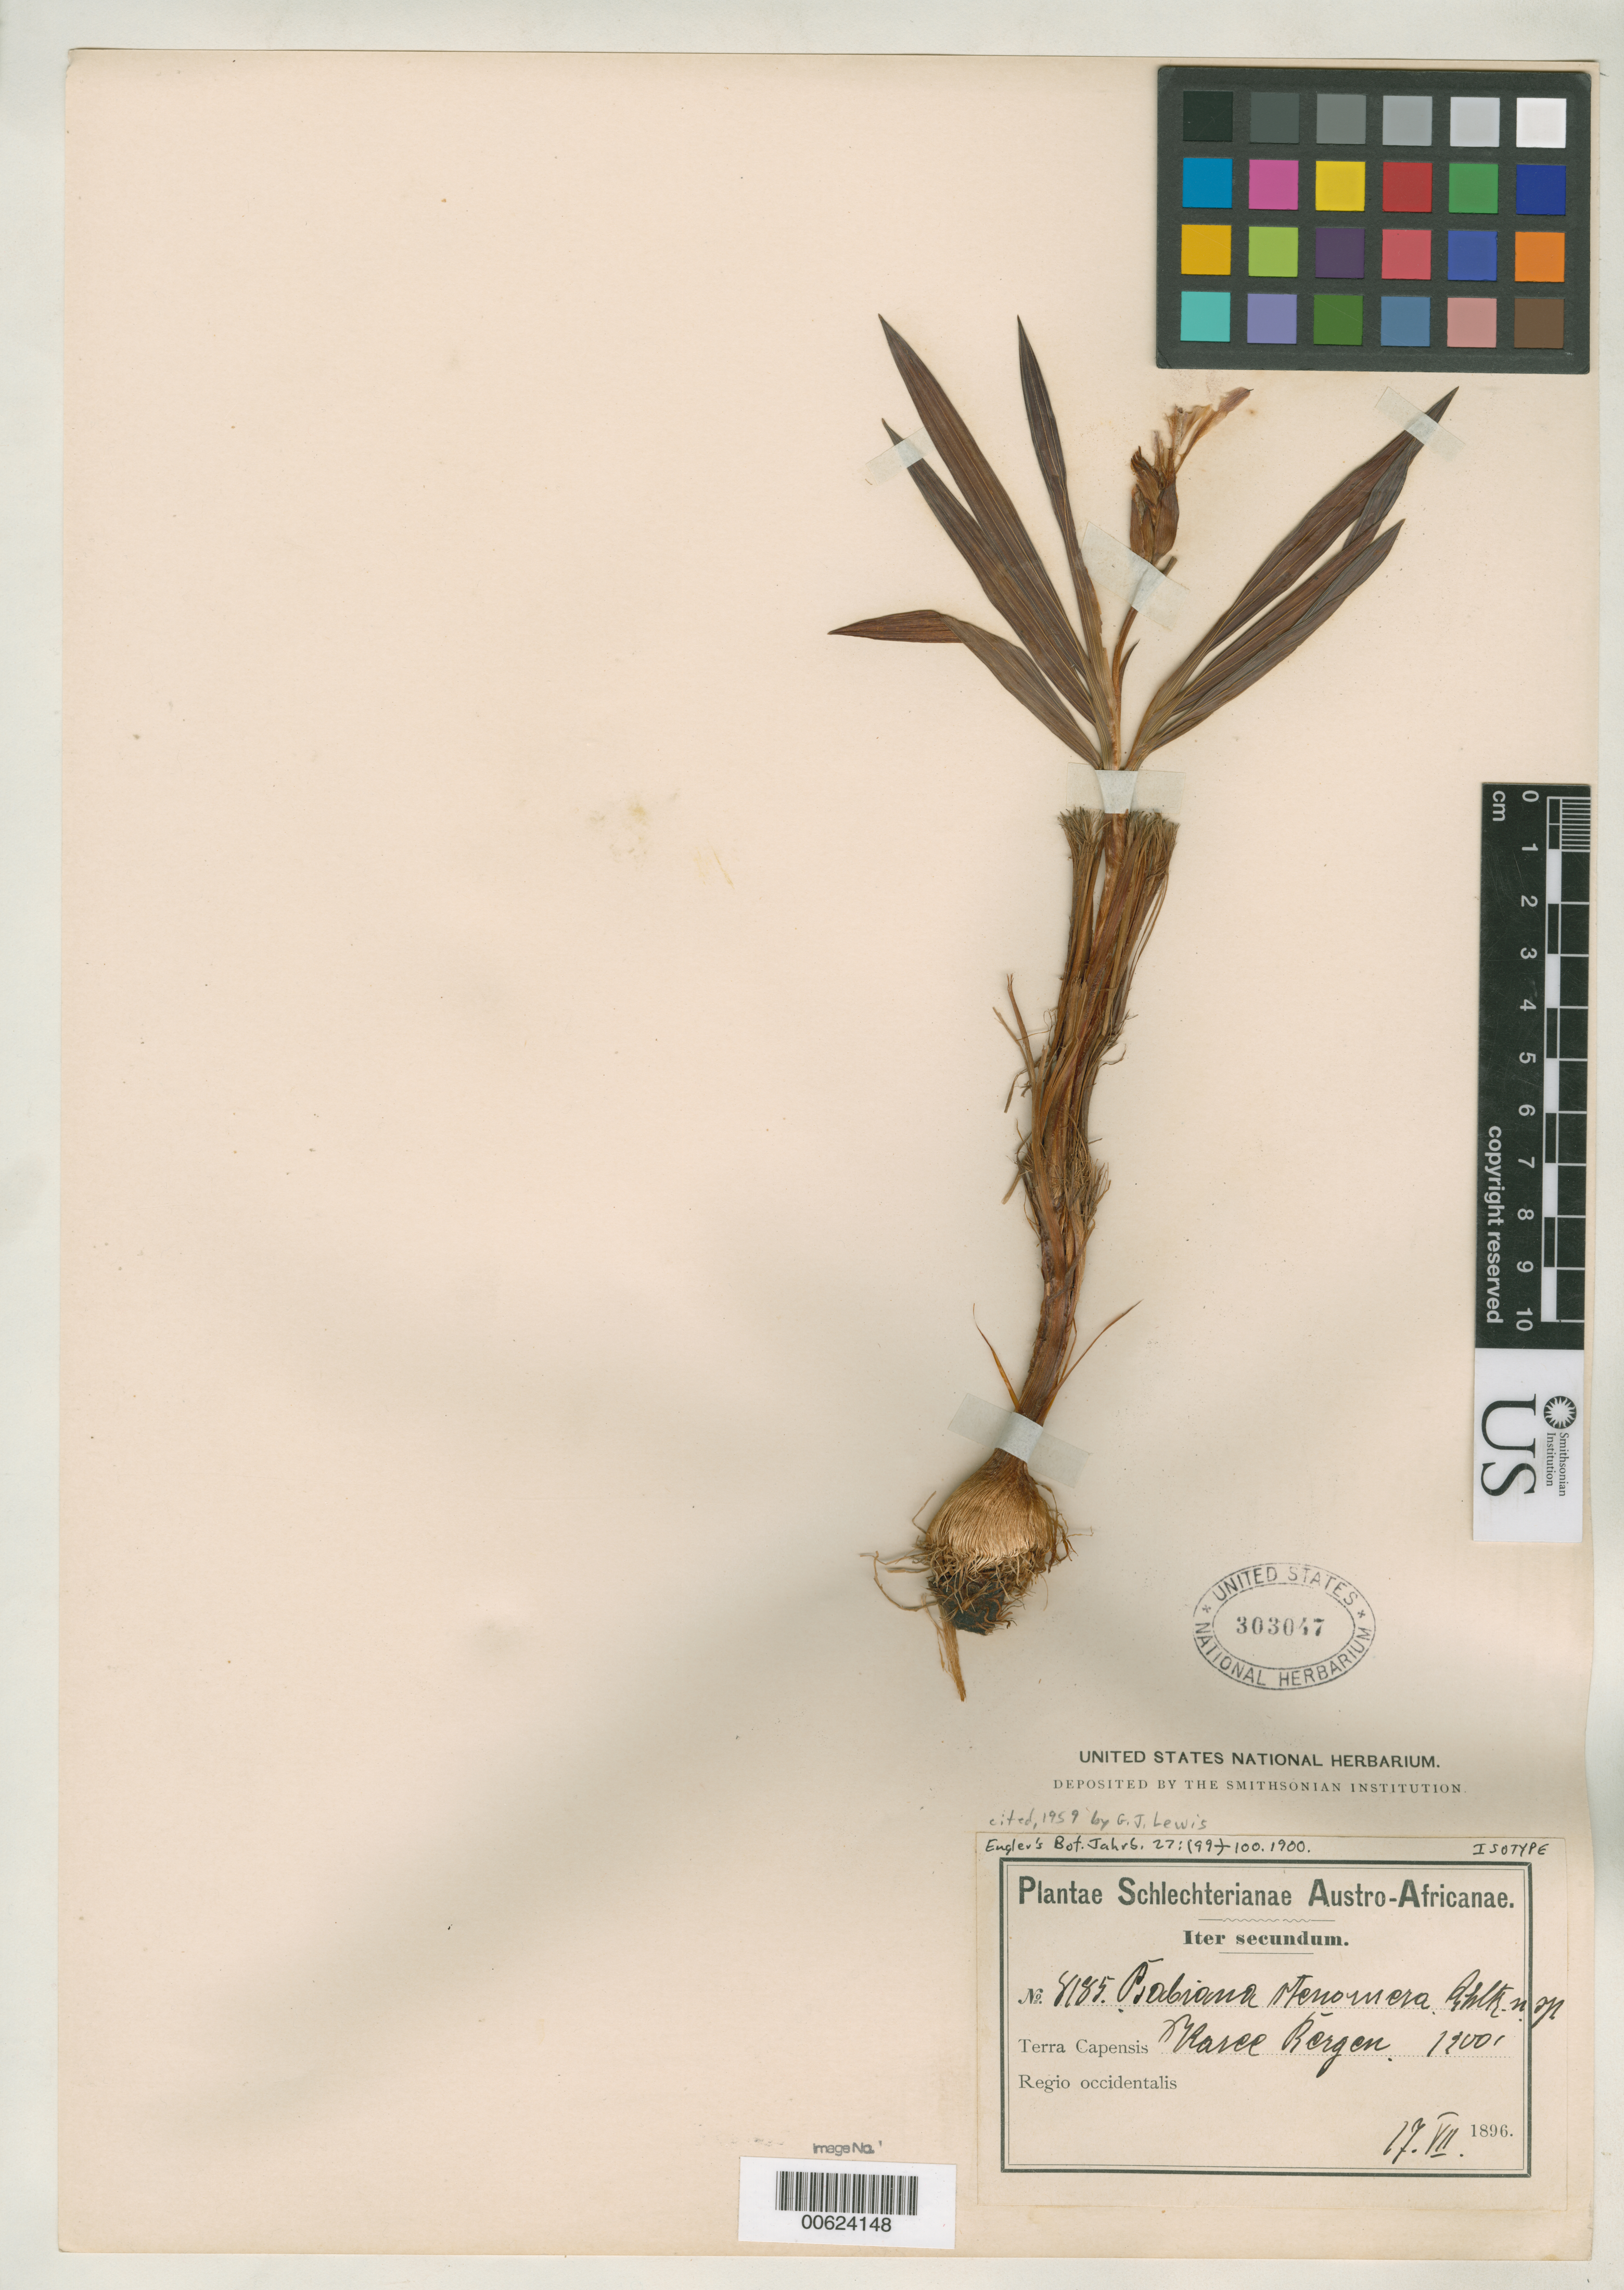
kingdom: Plantae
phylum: Tracheophyta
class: Liliopsida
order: Asparagales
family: Iridaceae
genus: Babiana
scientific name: Babiana stenomera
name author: Schltr.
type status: Isotype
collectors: F. R. R. Schlechter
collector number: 8185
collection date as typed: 17 Jul 1896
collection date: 1896-07-17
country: South Africa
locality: Region Namaquensi, Karree Bergen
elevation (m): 366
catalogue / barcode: US 303047